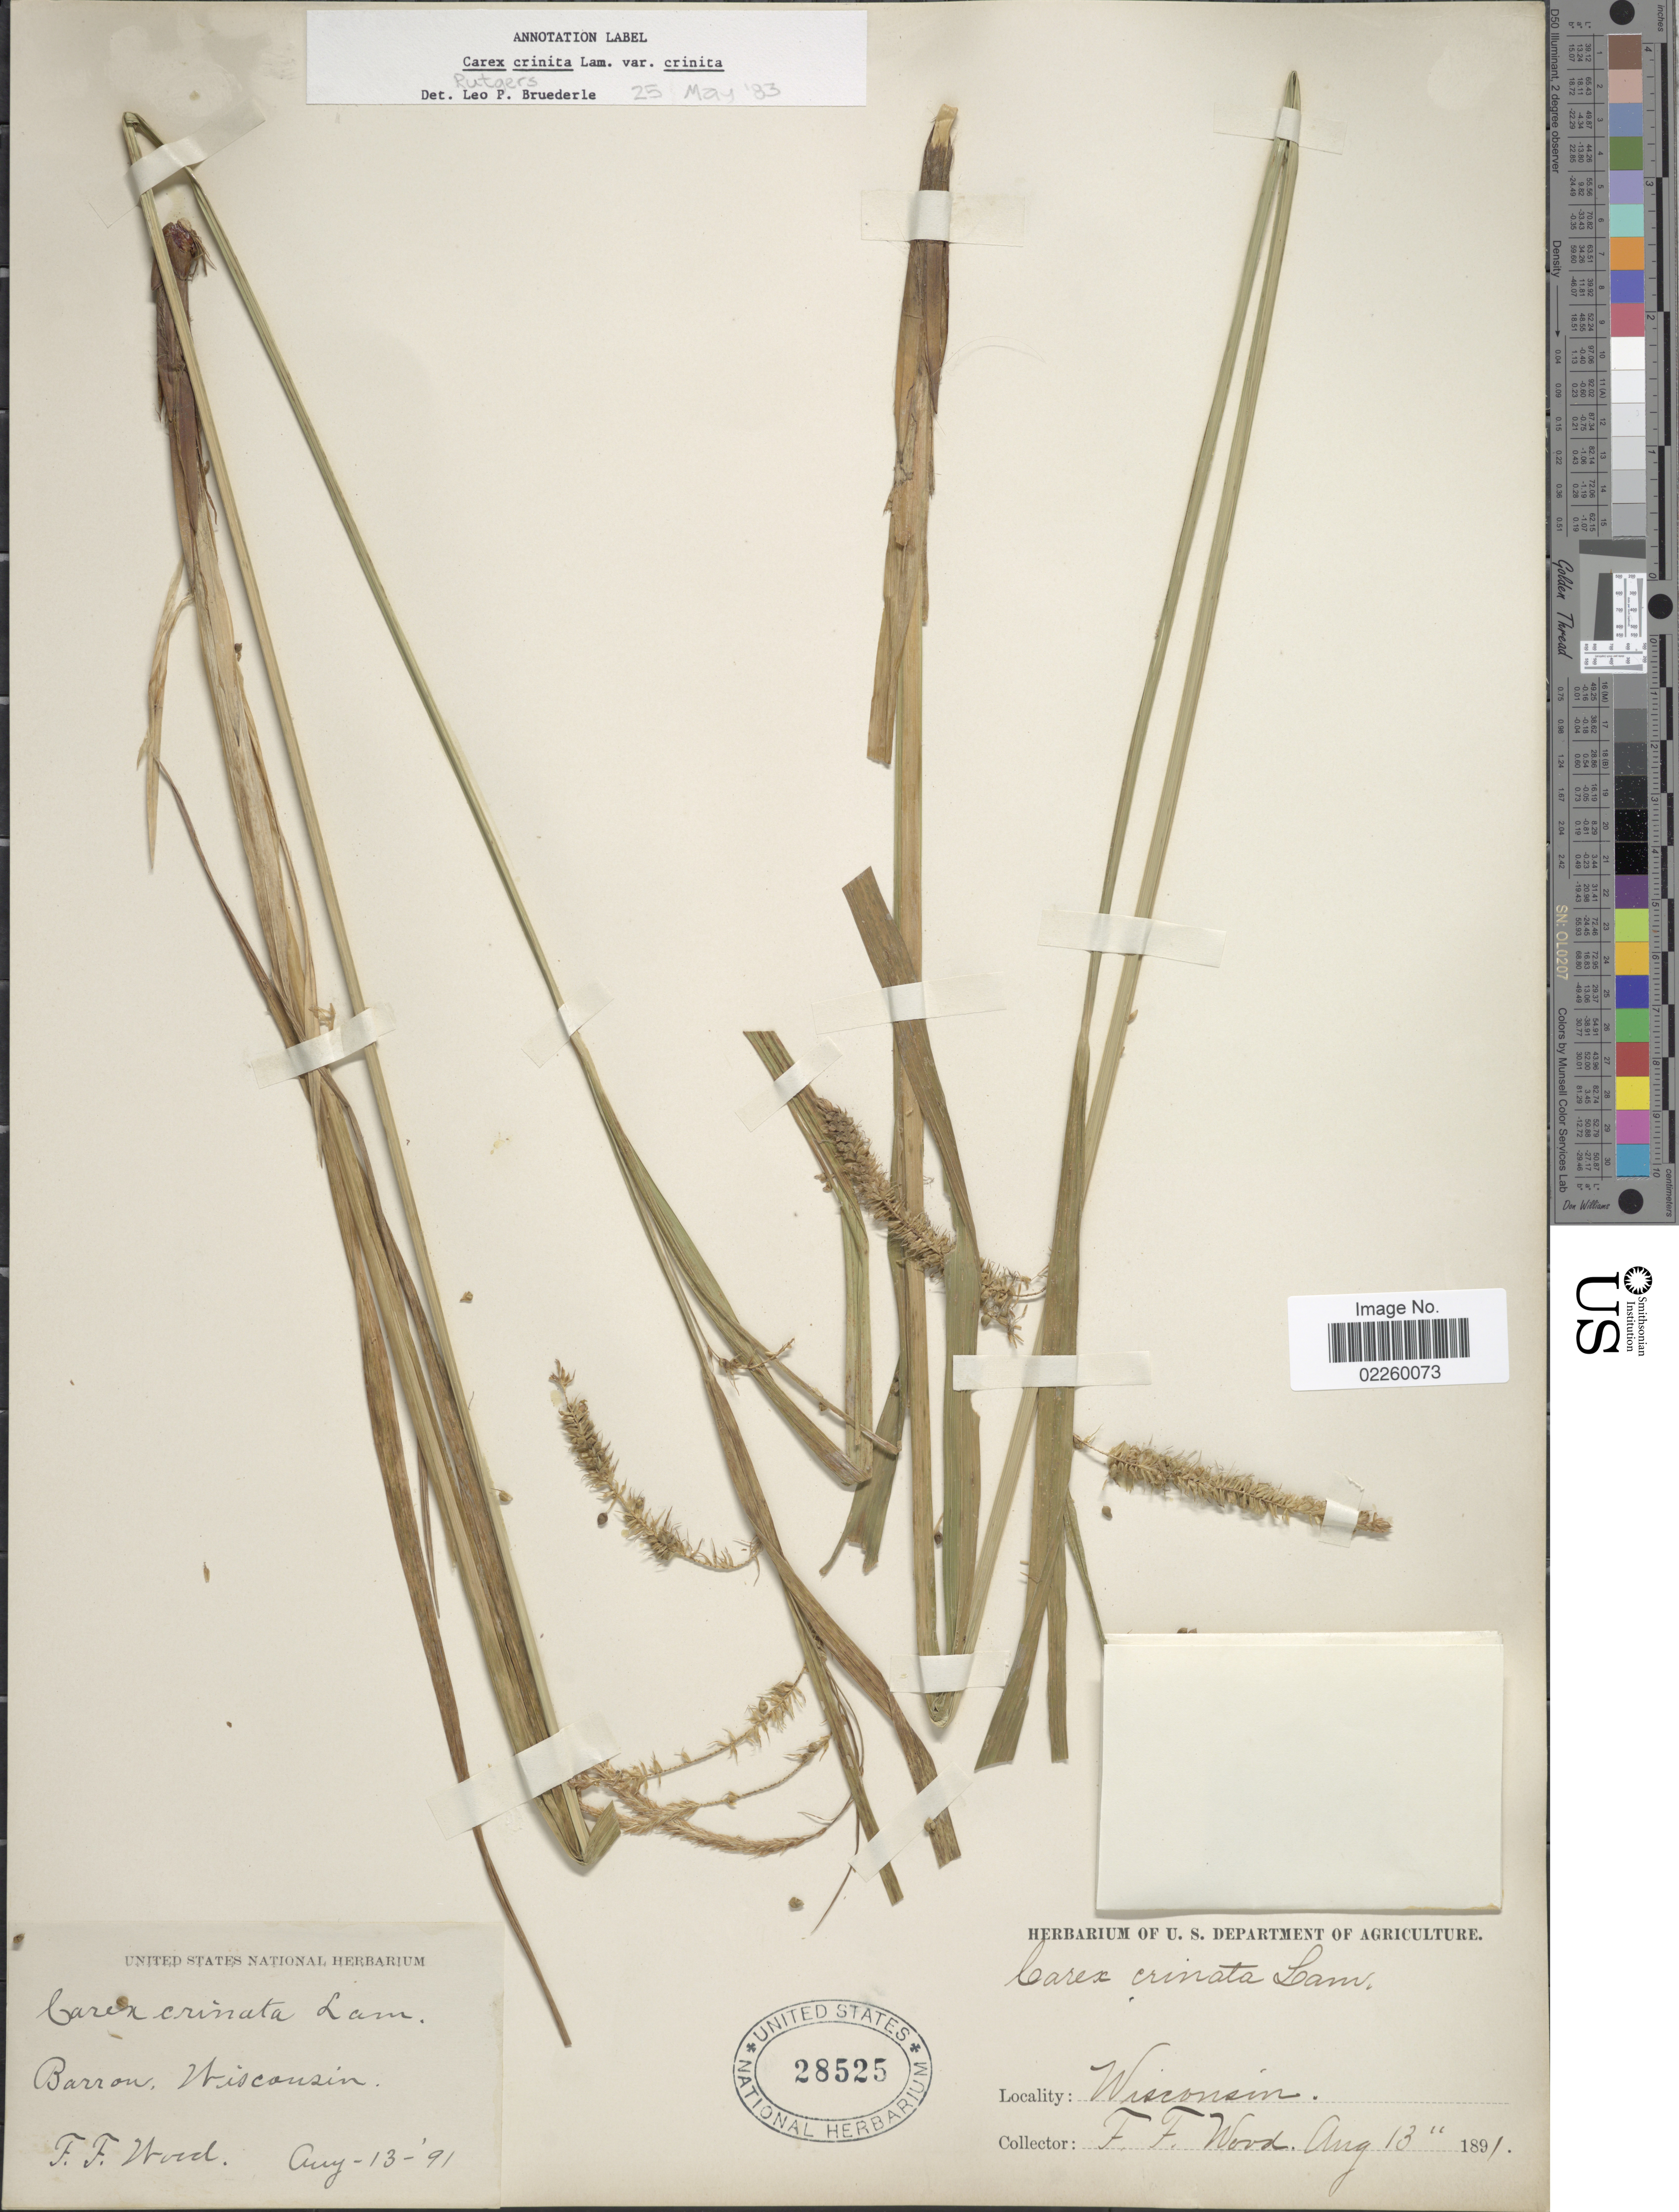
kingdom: Plantae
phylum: Tracheophyta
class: Liliopsida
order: Poales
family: Cyperaceae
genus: Carex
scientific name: Carex crinita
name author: Lam.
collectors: F. Wood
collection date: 1891-08-13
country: United States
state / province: Wisconsin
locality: Barron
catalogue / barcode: US 28525